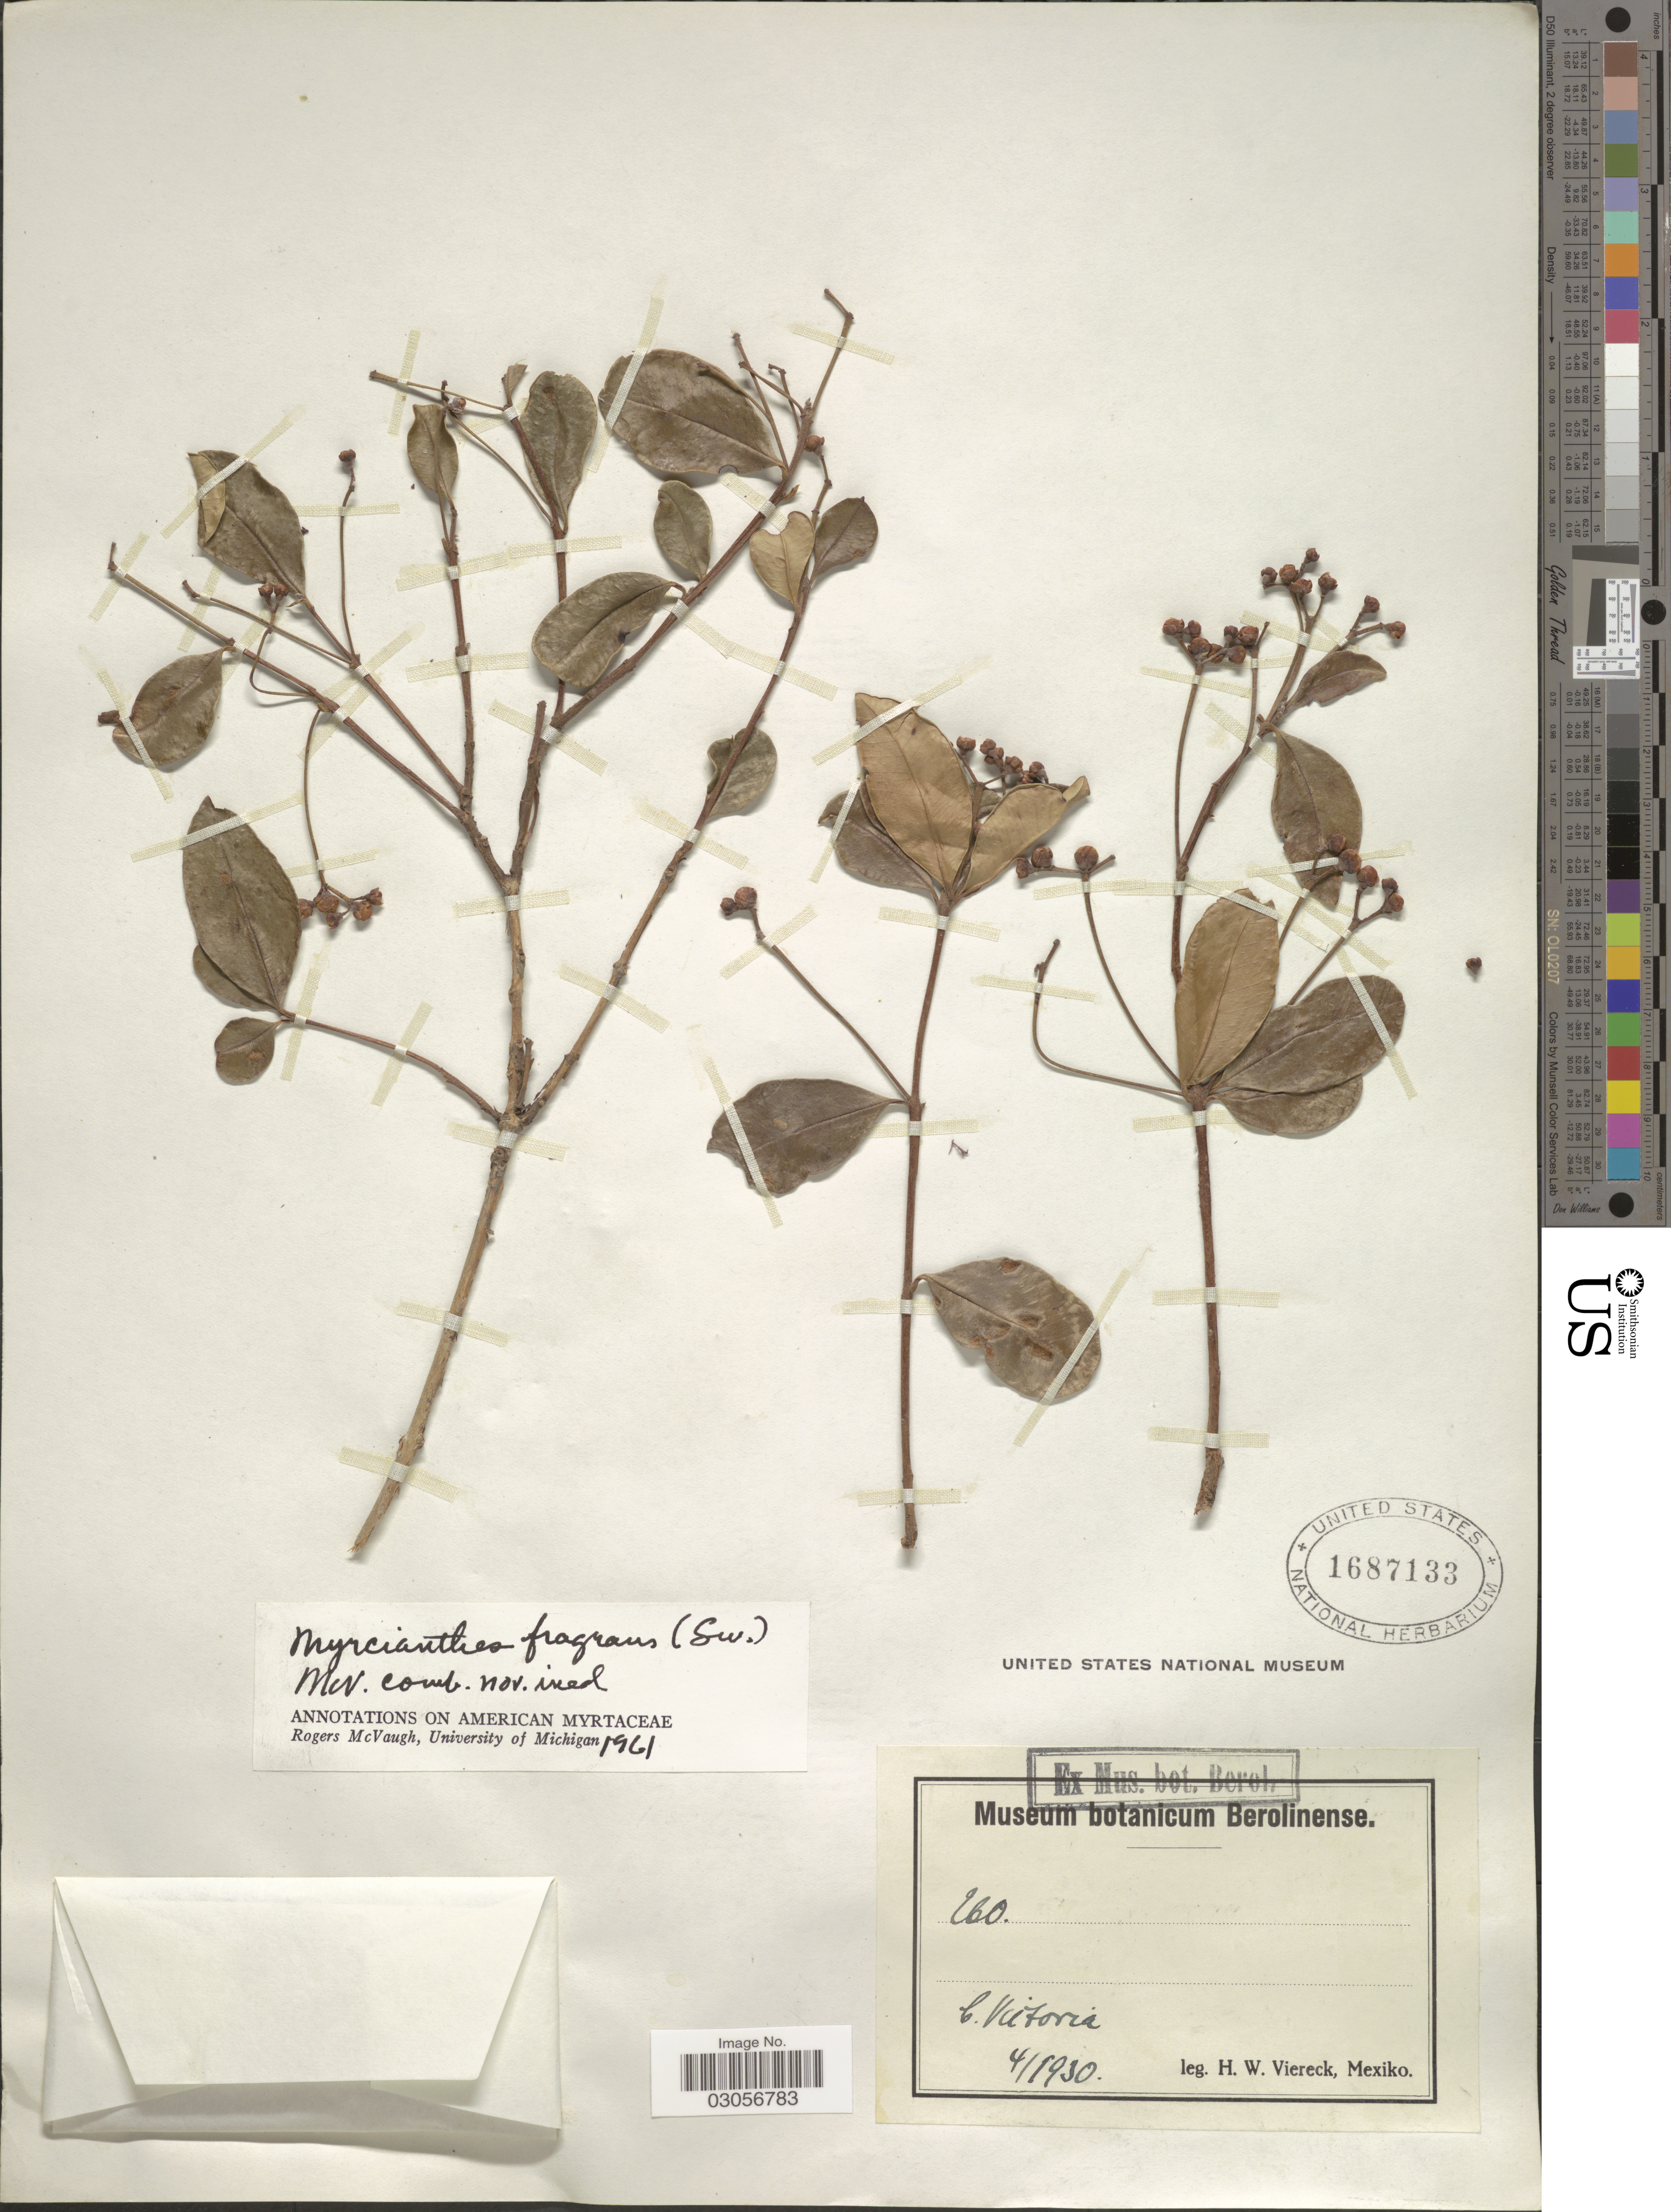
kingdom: Plantae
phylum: Tracheophyta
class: Magnoliopsida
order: Myrtales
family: Myrtaceae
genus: Myrcianthes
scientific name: Myrcianthes fragrans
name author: (Sw.) McVaugh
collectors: H. W. Viereck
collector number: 260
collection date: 1930-04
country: Mexico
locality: C. Victoria.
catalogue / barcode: US 1687133